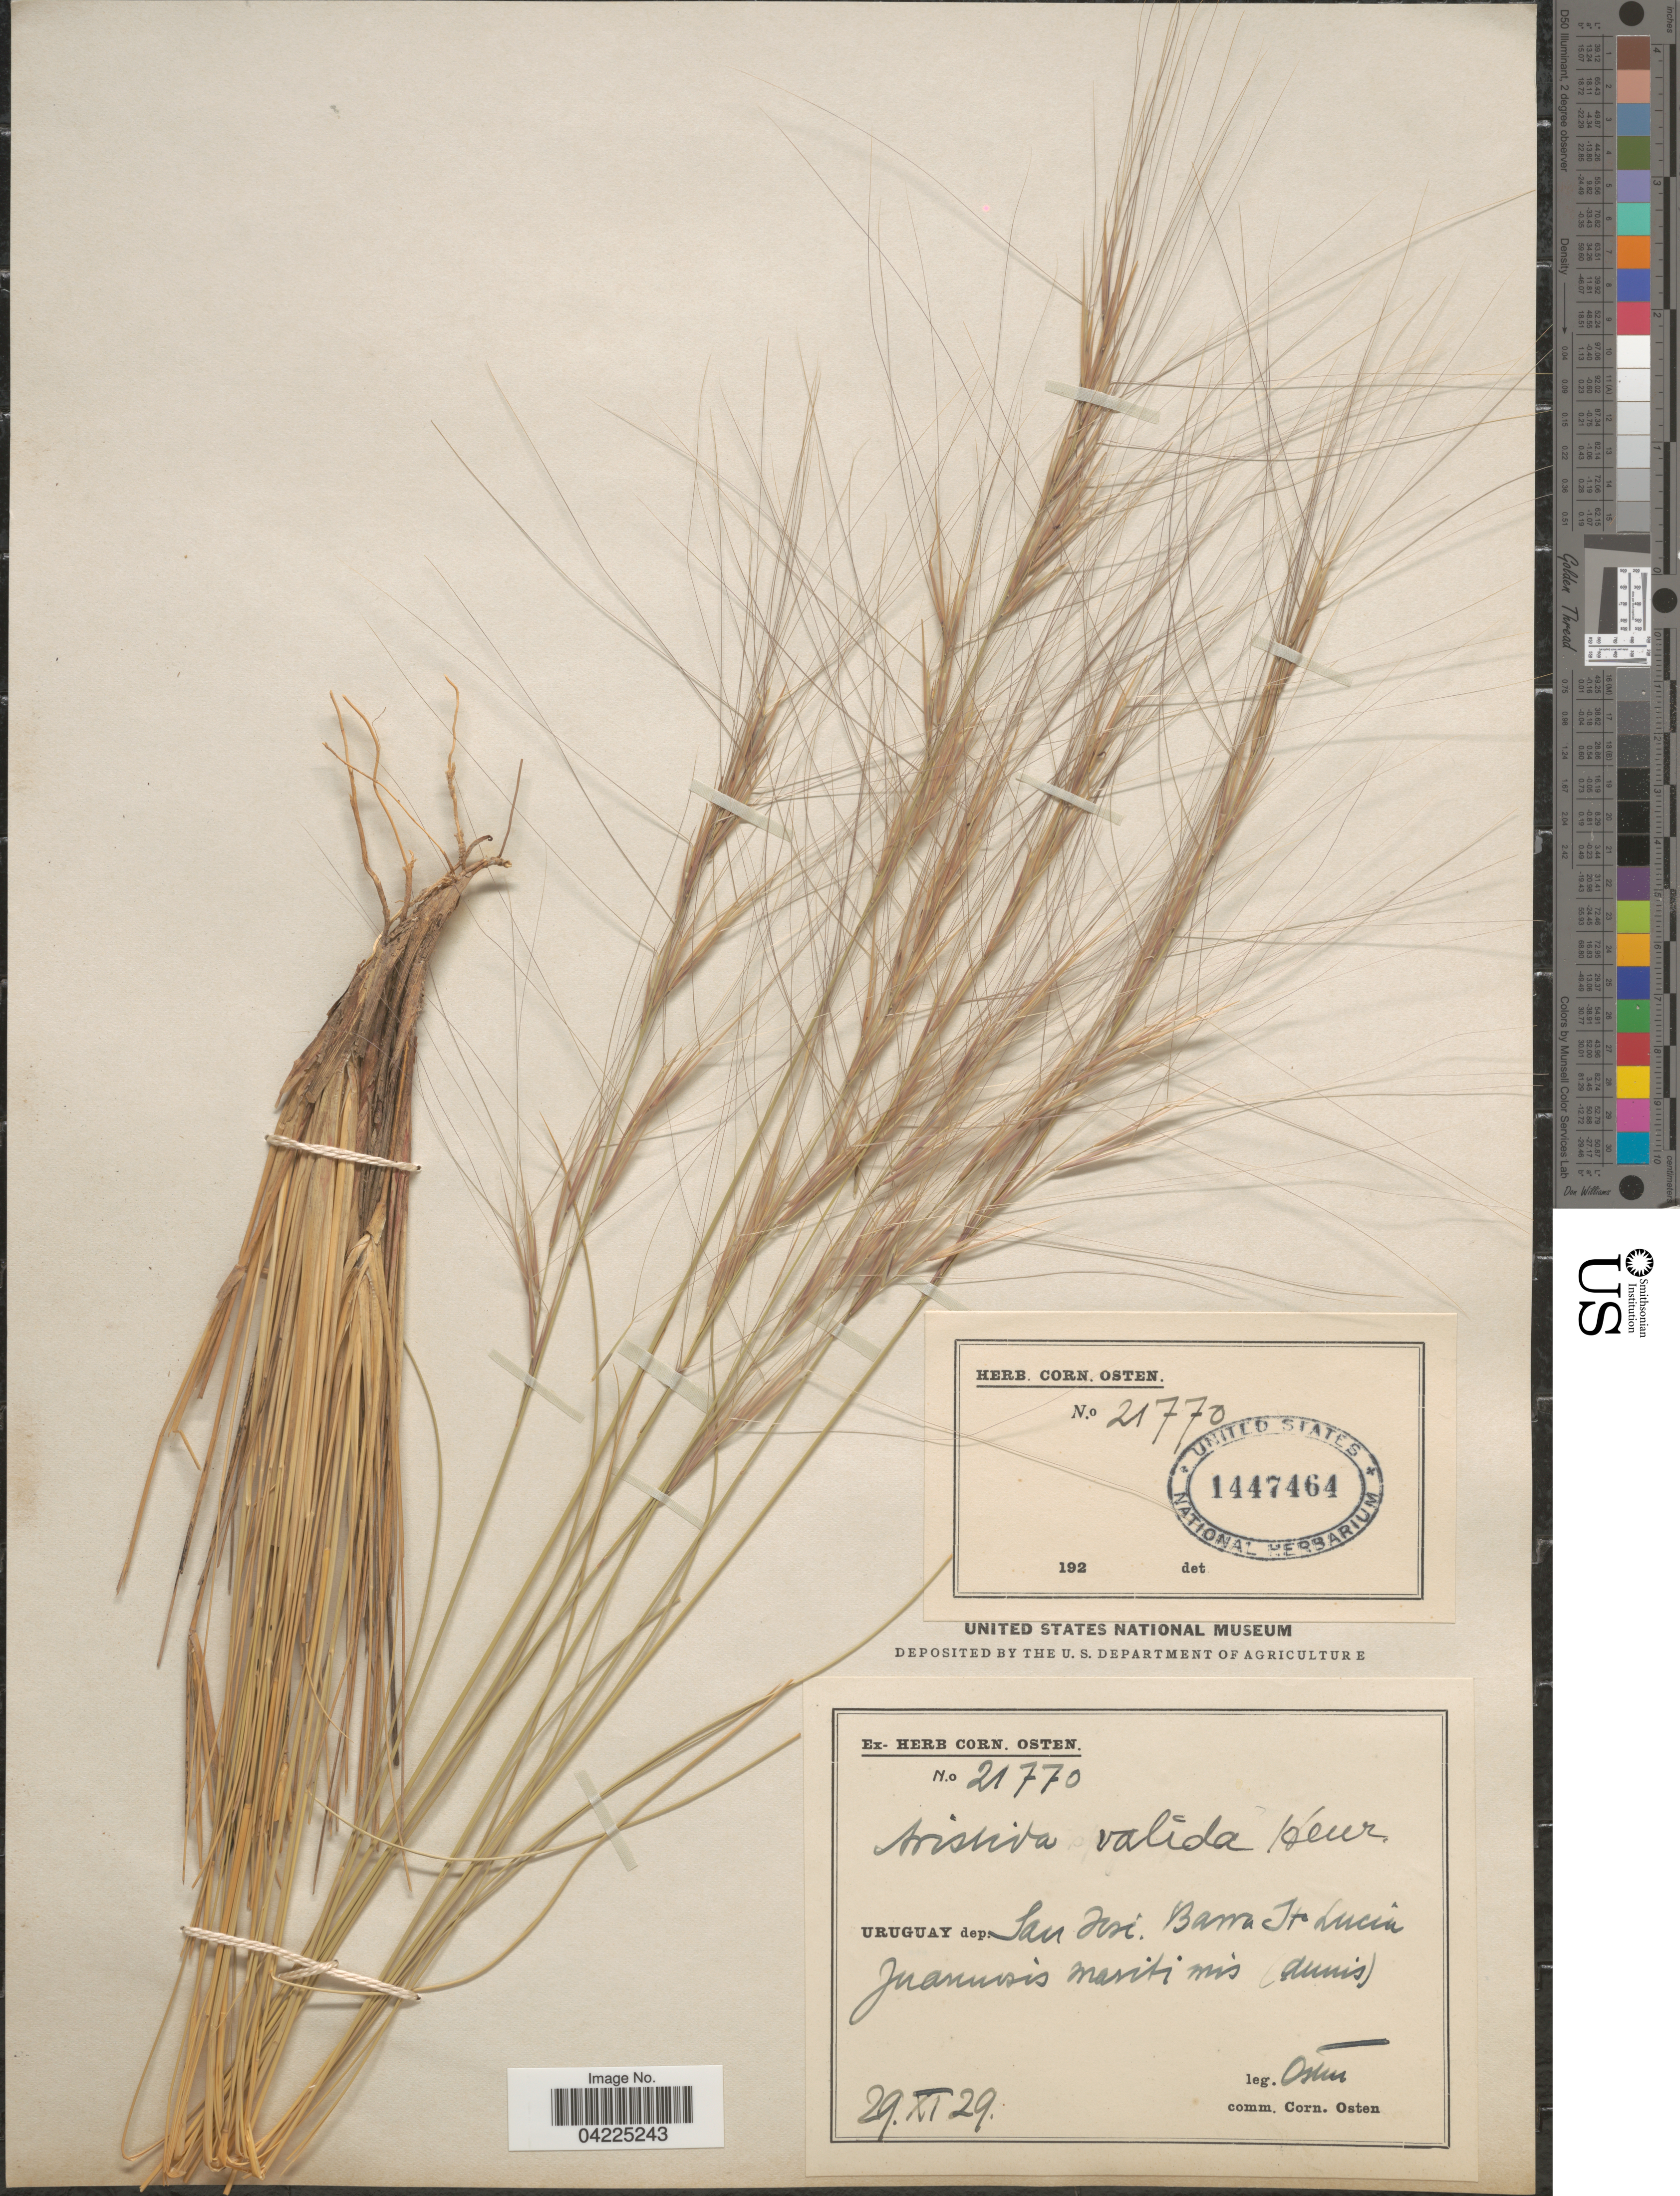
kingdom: Plantae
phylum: Tracheophyta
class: Liliopsida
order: Poales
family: Poaceae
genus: Aristida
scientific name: Aristida pallens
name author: Cav.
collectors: C. Osten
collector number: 21770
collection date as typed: Transcribed d/m/y: 29/11/29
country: Uruguay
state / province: San Jose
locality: Dep: San Jose. Barra Sta Lucia. In arenosis maritimis (dumis).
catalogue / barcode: US 1447464